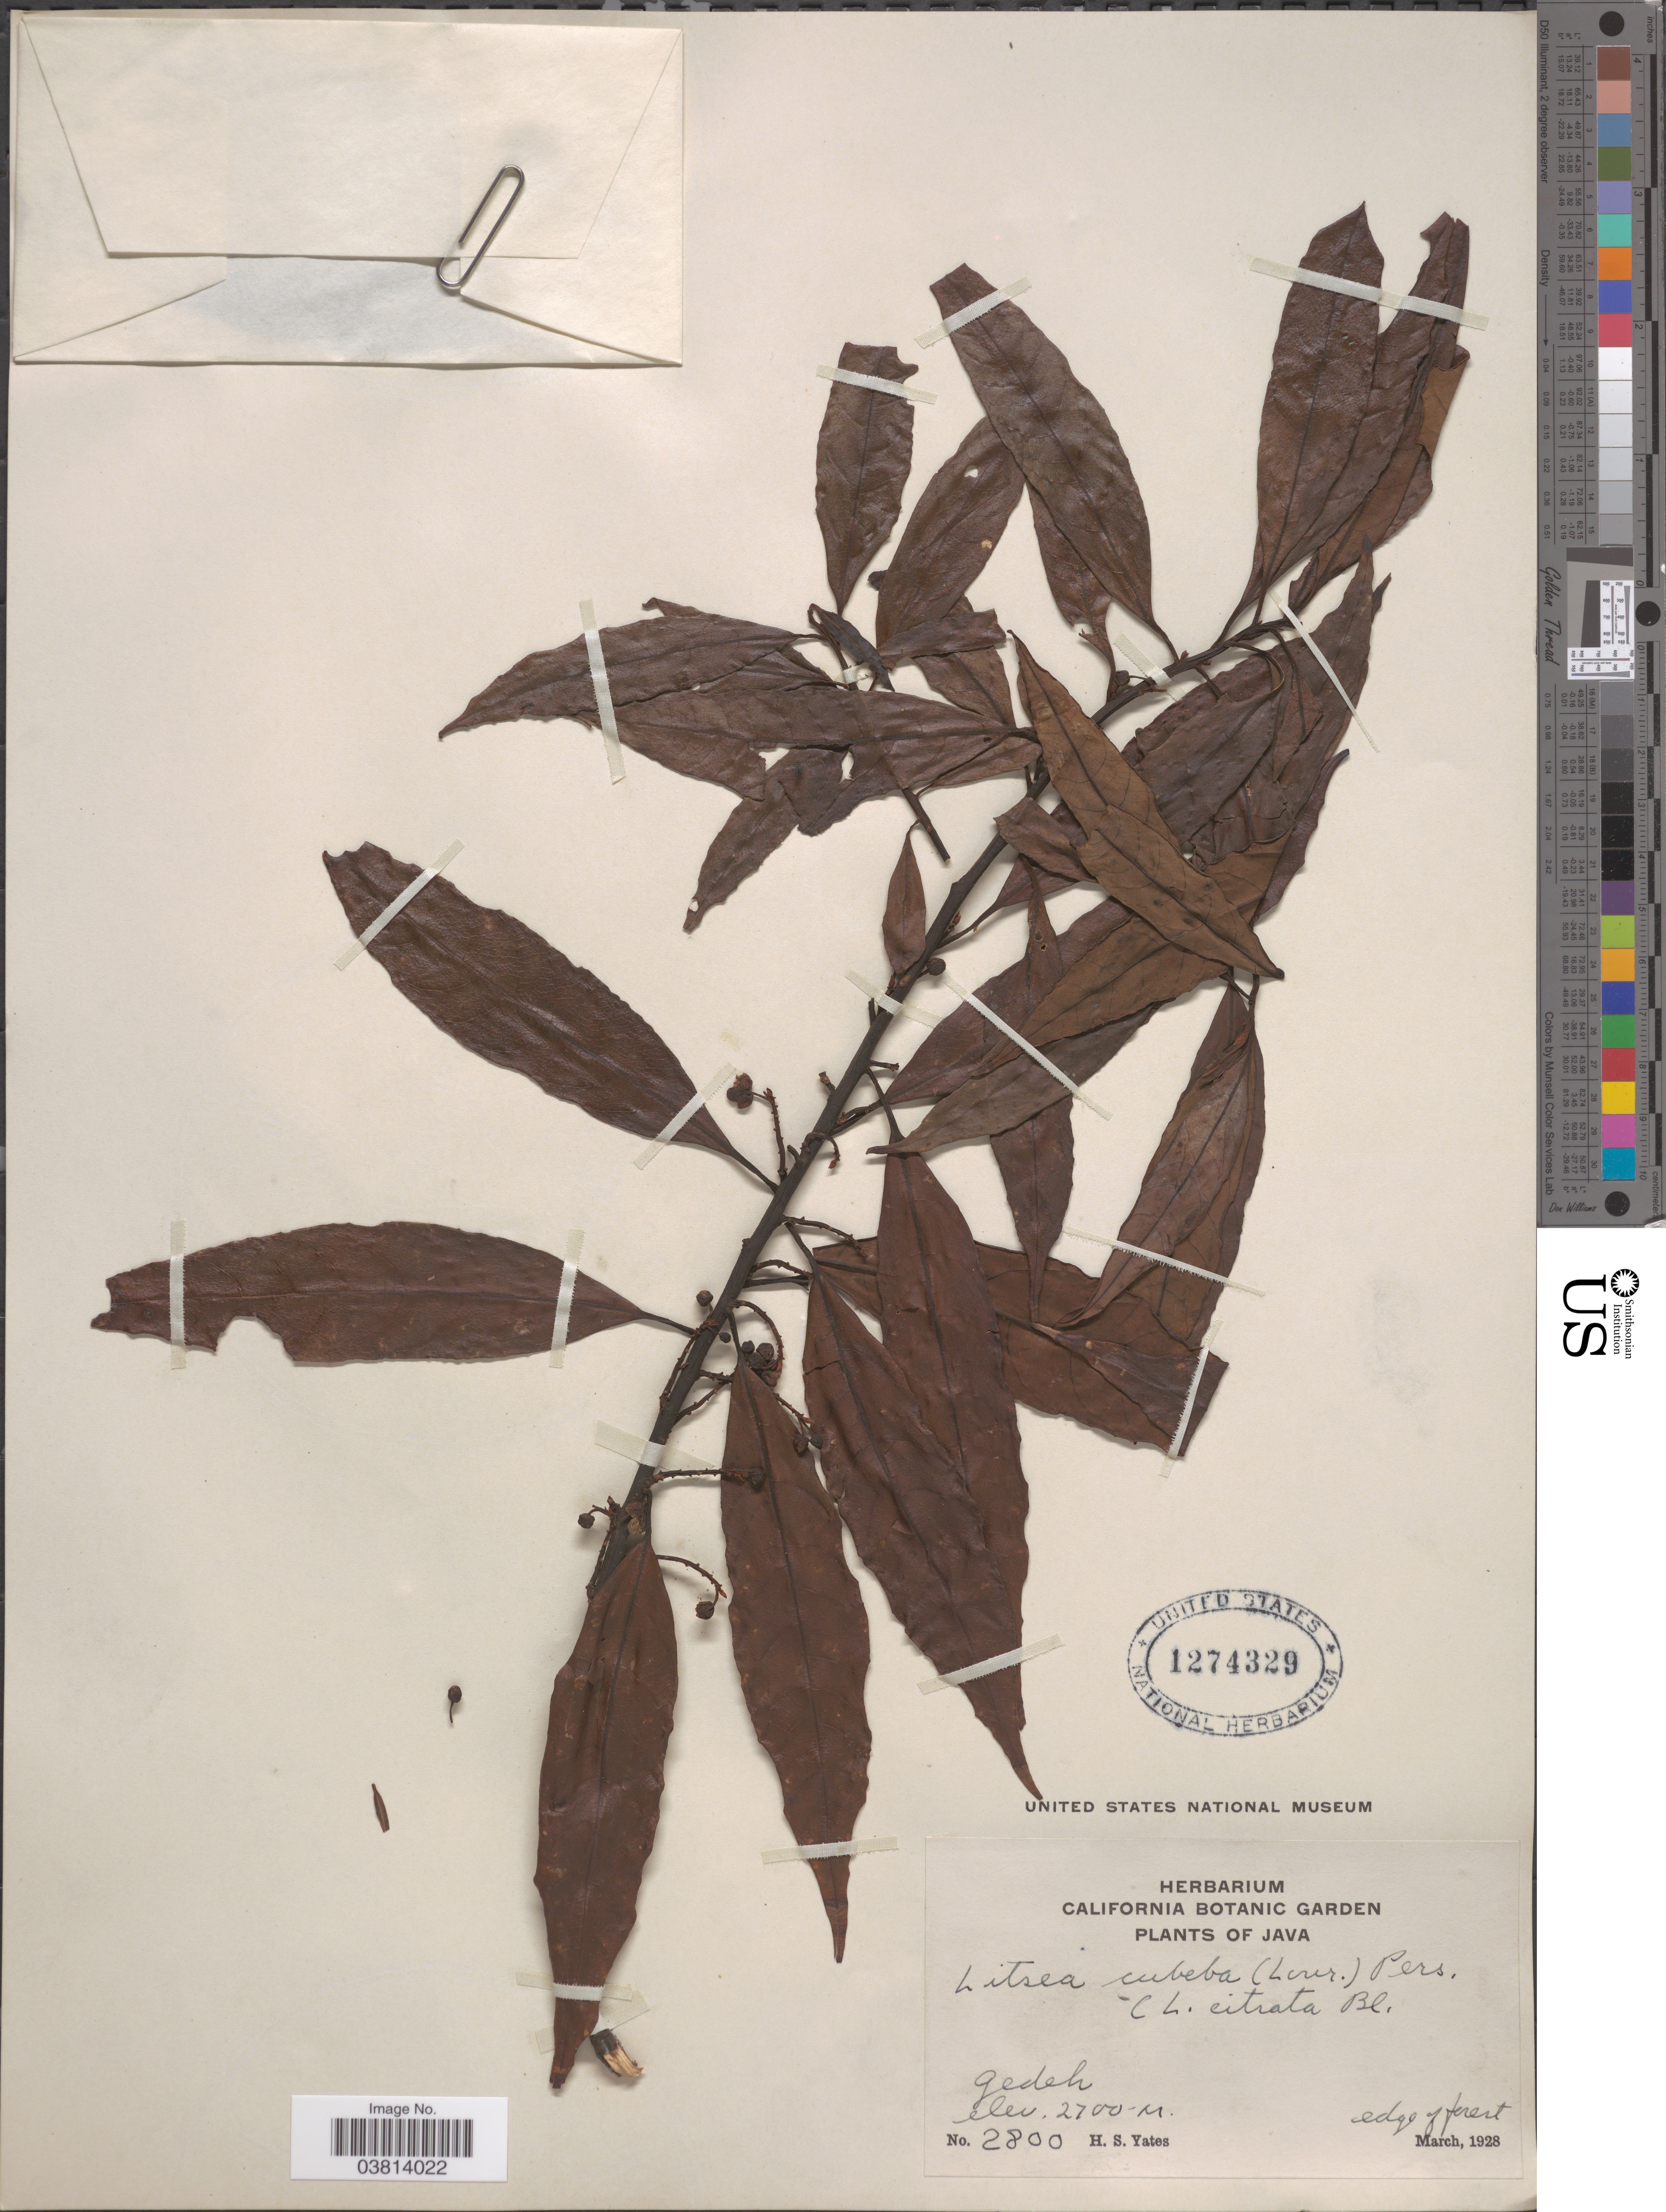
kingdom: Plantae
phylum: Tracheophyta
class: Magnoliopsida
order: Laurales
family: Lauraceae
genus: Litsea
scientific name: Litsea cubeba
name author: (Lour.) Pers.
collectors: H. S. Yates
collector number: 2800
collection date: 1928-03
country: Indonesia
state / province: Java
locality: Gedeh.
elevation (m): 2700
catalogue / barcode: US 1274329